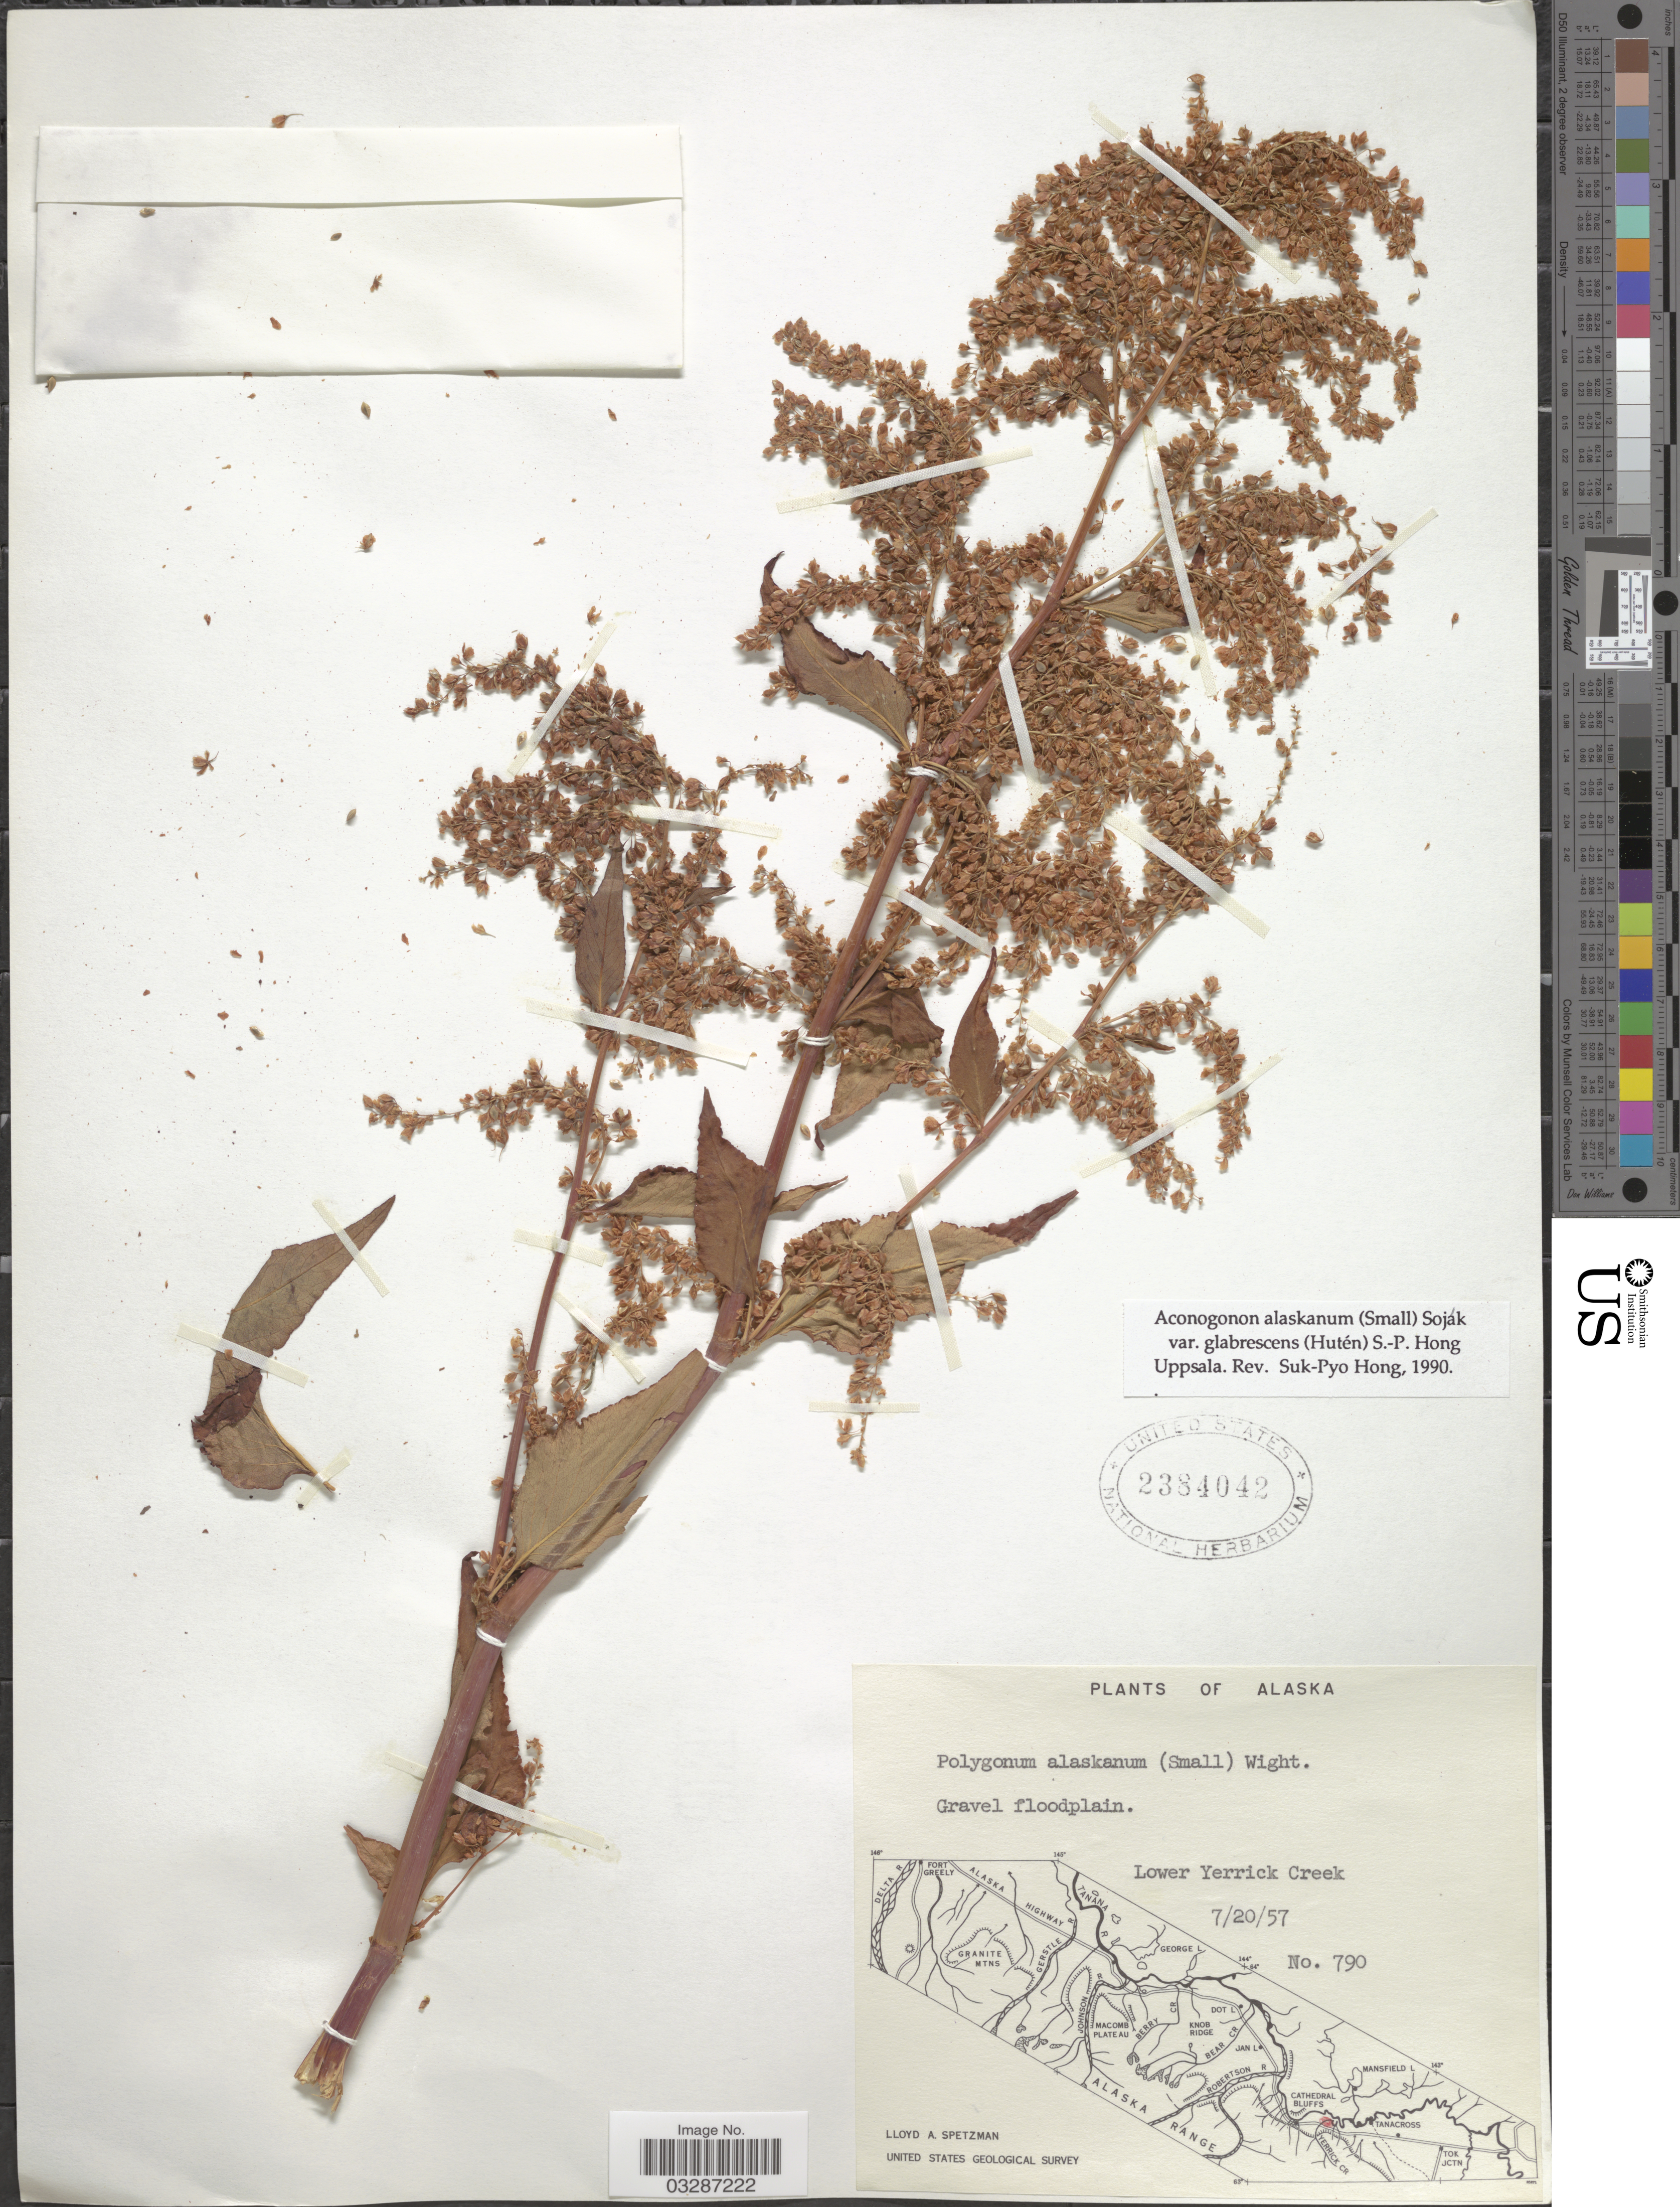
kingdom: Plantae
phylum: Tracheophyta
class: Magnoliopsida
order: Caryophyllales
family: Polygonaceae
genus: Koenigia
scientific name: Koenigia alaskana var. glabrescens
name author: (Hultén) T.M. Schust. & Reveal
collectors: L. Spetzman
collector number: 790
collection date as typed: Transcribed d/m/y: 20/7/57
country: United States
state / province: Alaska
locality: Lower Yerrick Creek.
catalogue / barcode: US 2384042